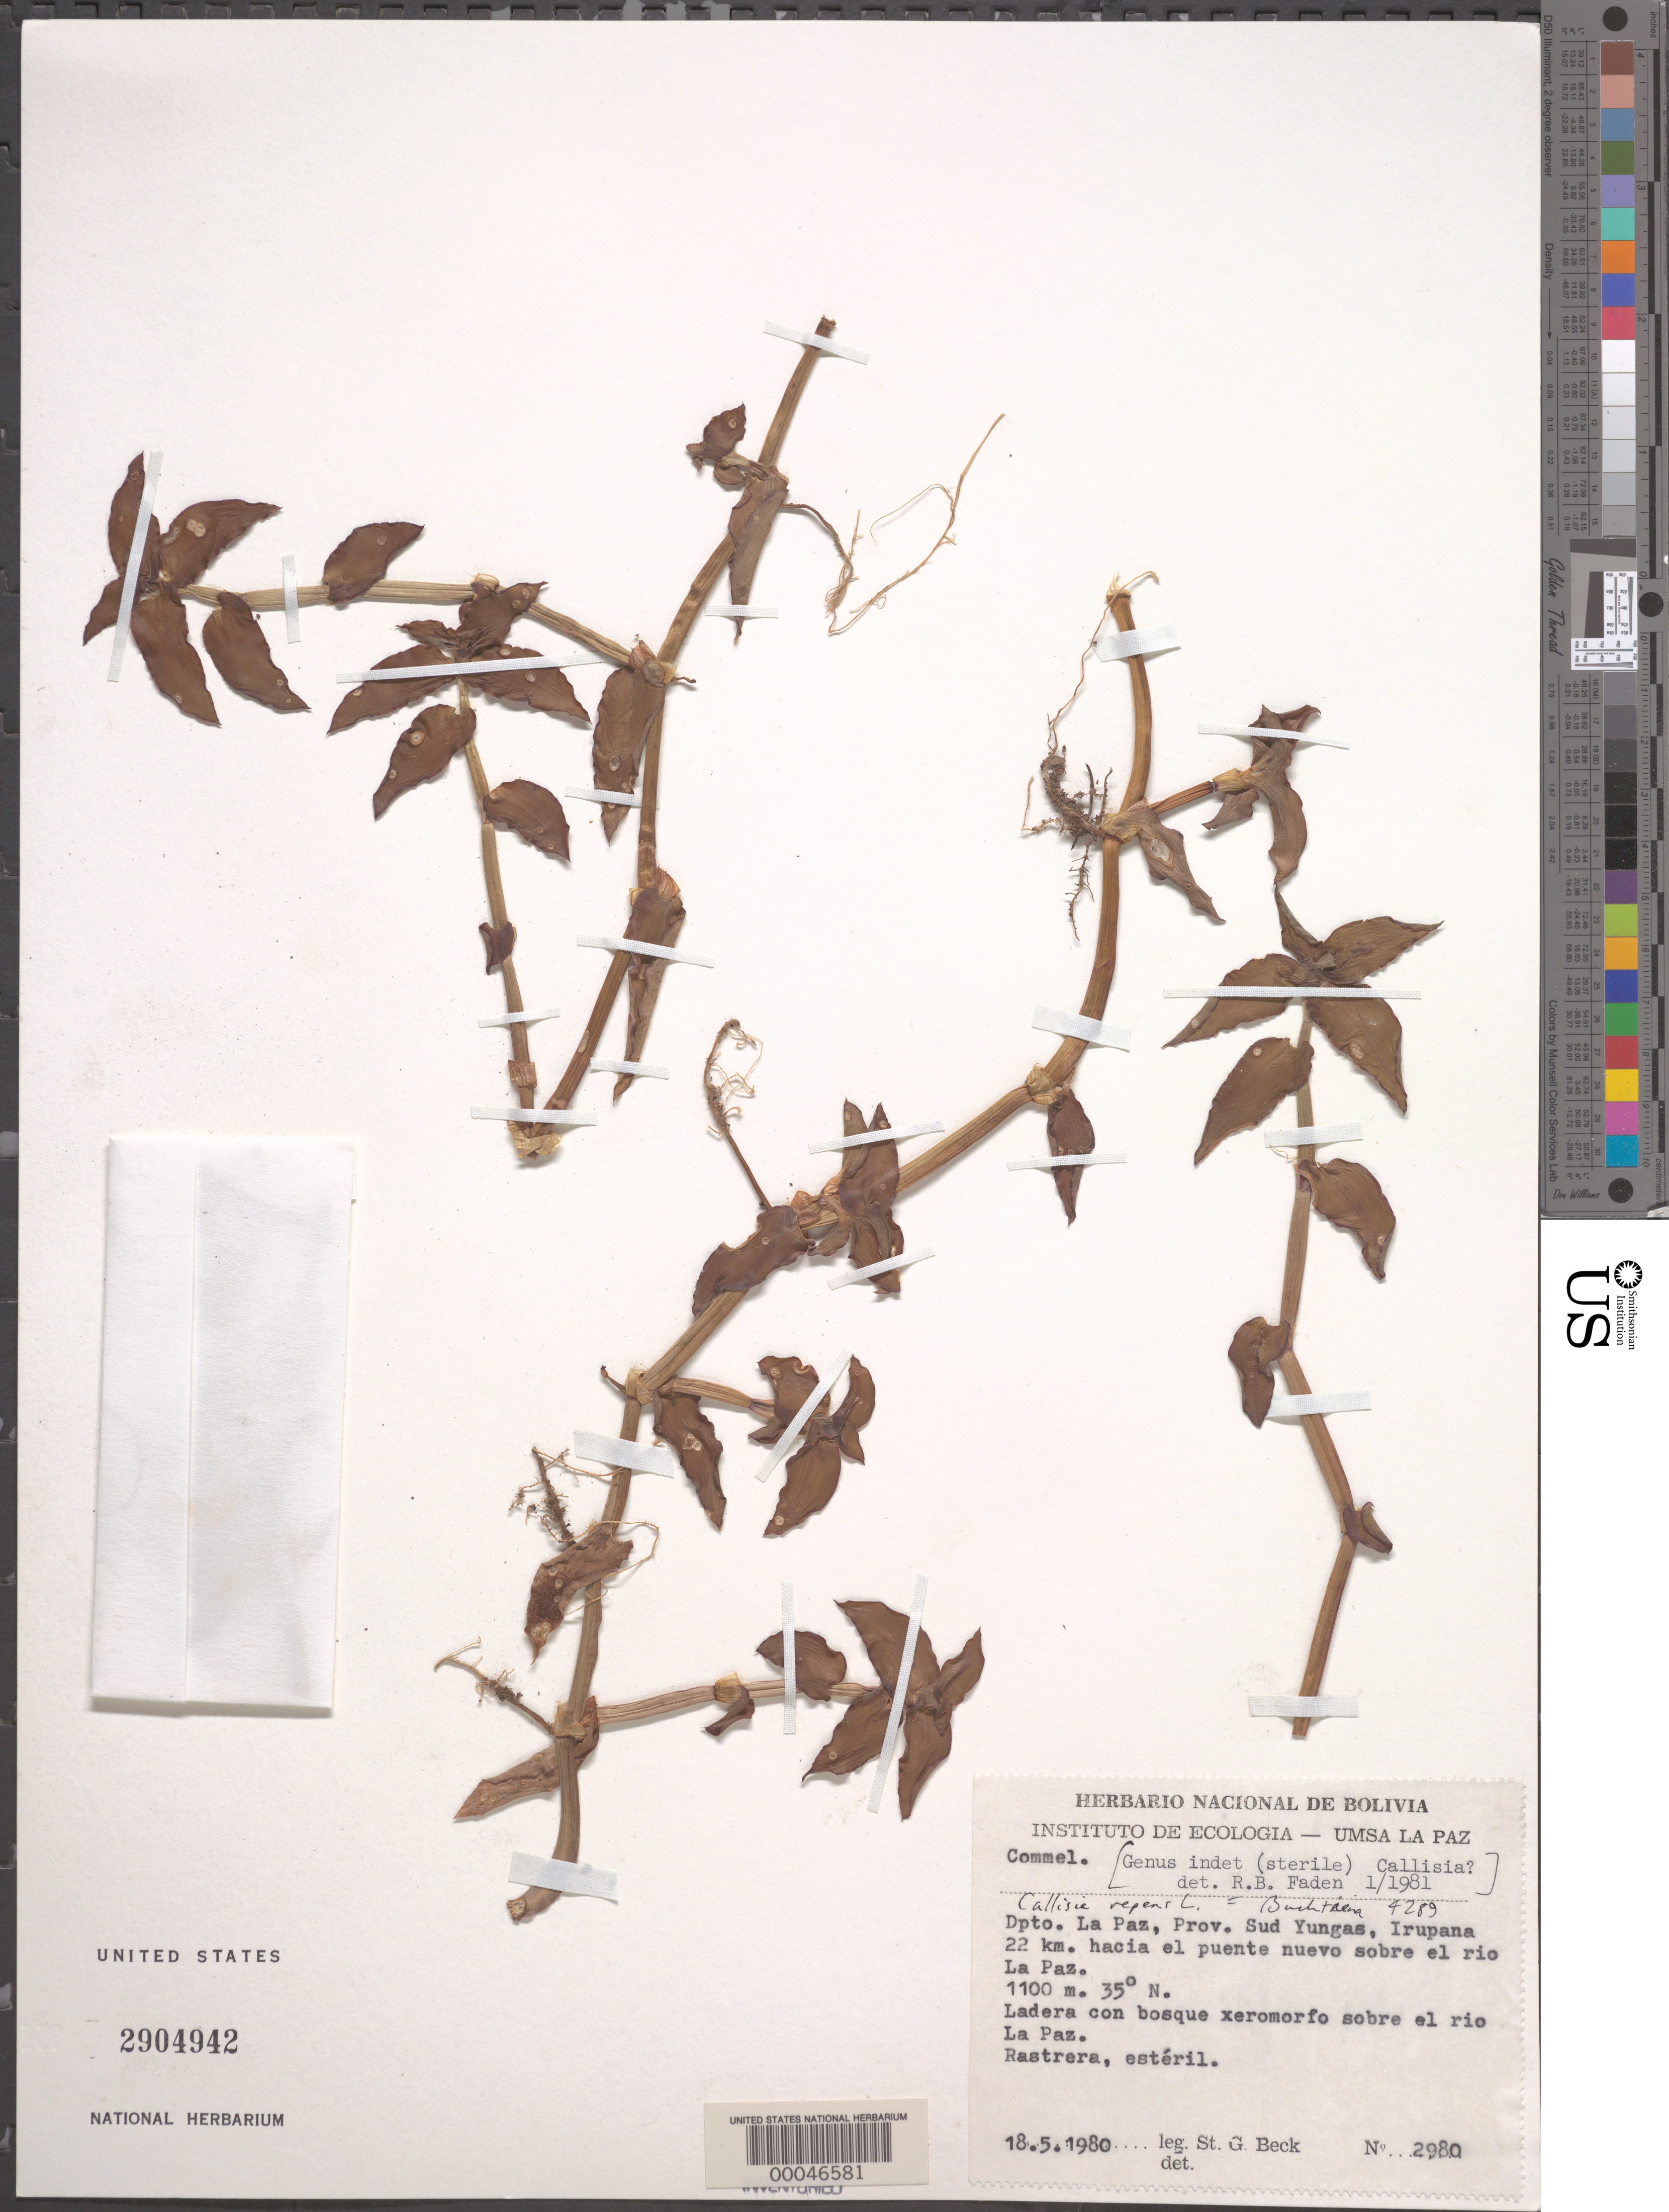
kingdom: Plantae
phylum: Tracheophyta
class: Liliopsida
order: Commelinales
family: Commelinaceae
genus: Callisia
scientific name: Callisia repens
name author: (Jacq.) L.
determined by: Faden, Robert B., (US), Smithsonian Institution - National Museum of Natural History (UNITED STATES)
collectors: S. G. Beck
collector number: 2980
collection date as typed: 18 May 1980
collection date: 1980-05-18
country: Bolivia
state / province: La Paz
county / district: Sud Yungas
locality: Irupana, near Rio La Paz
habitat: Forest along river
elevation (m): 1100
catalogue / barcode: US 2904942